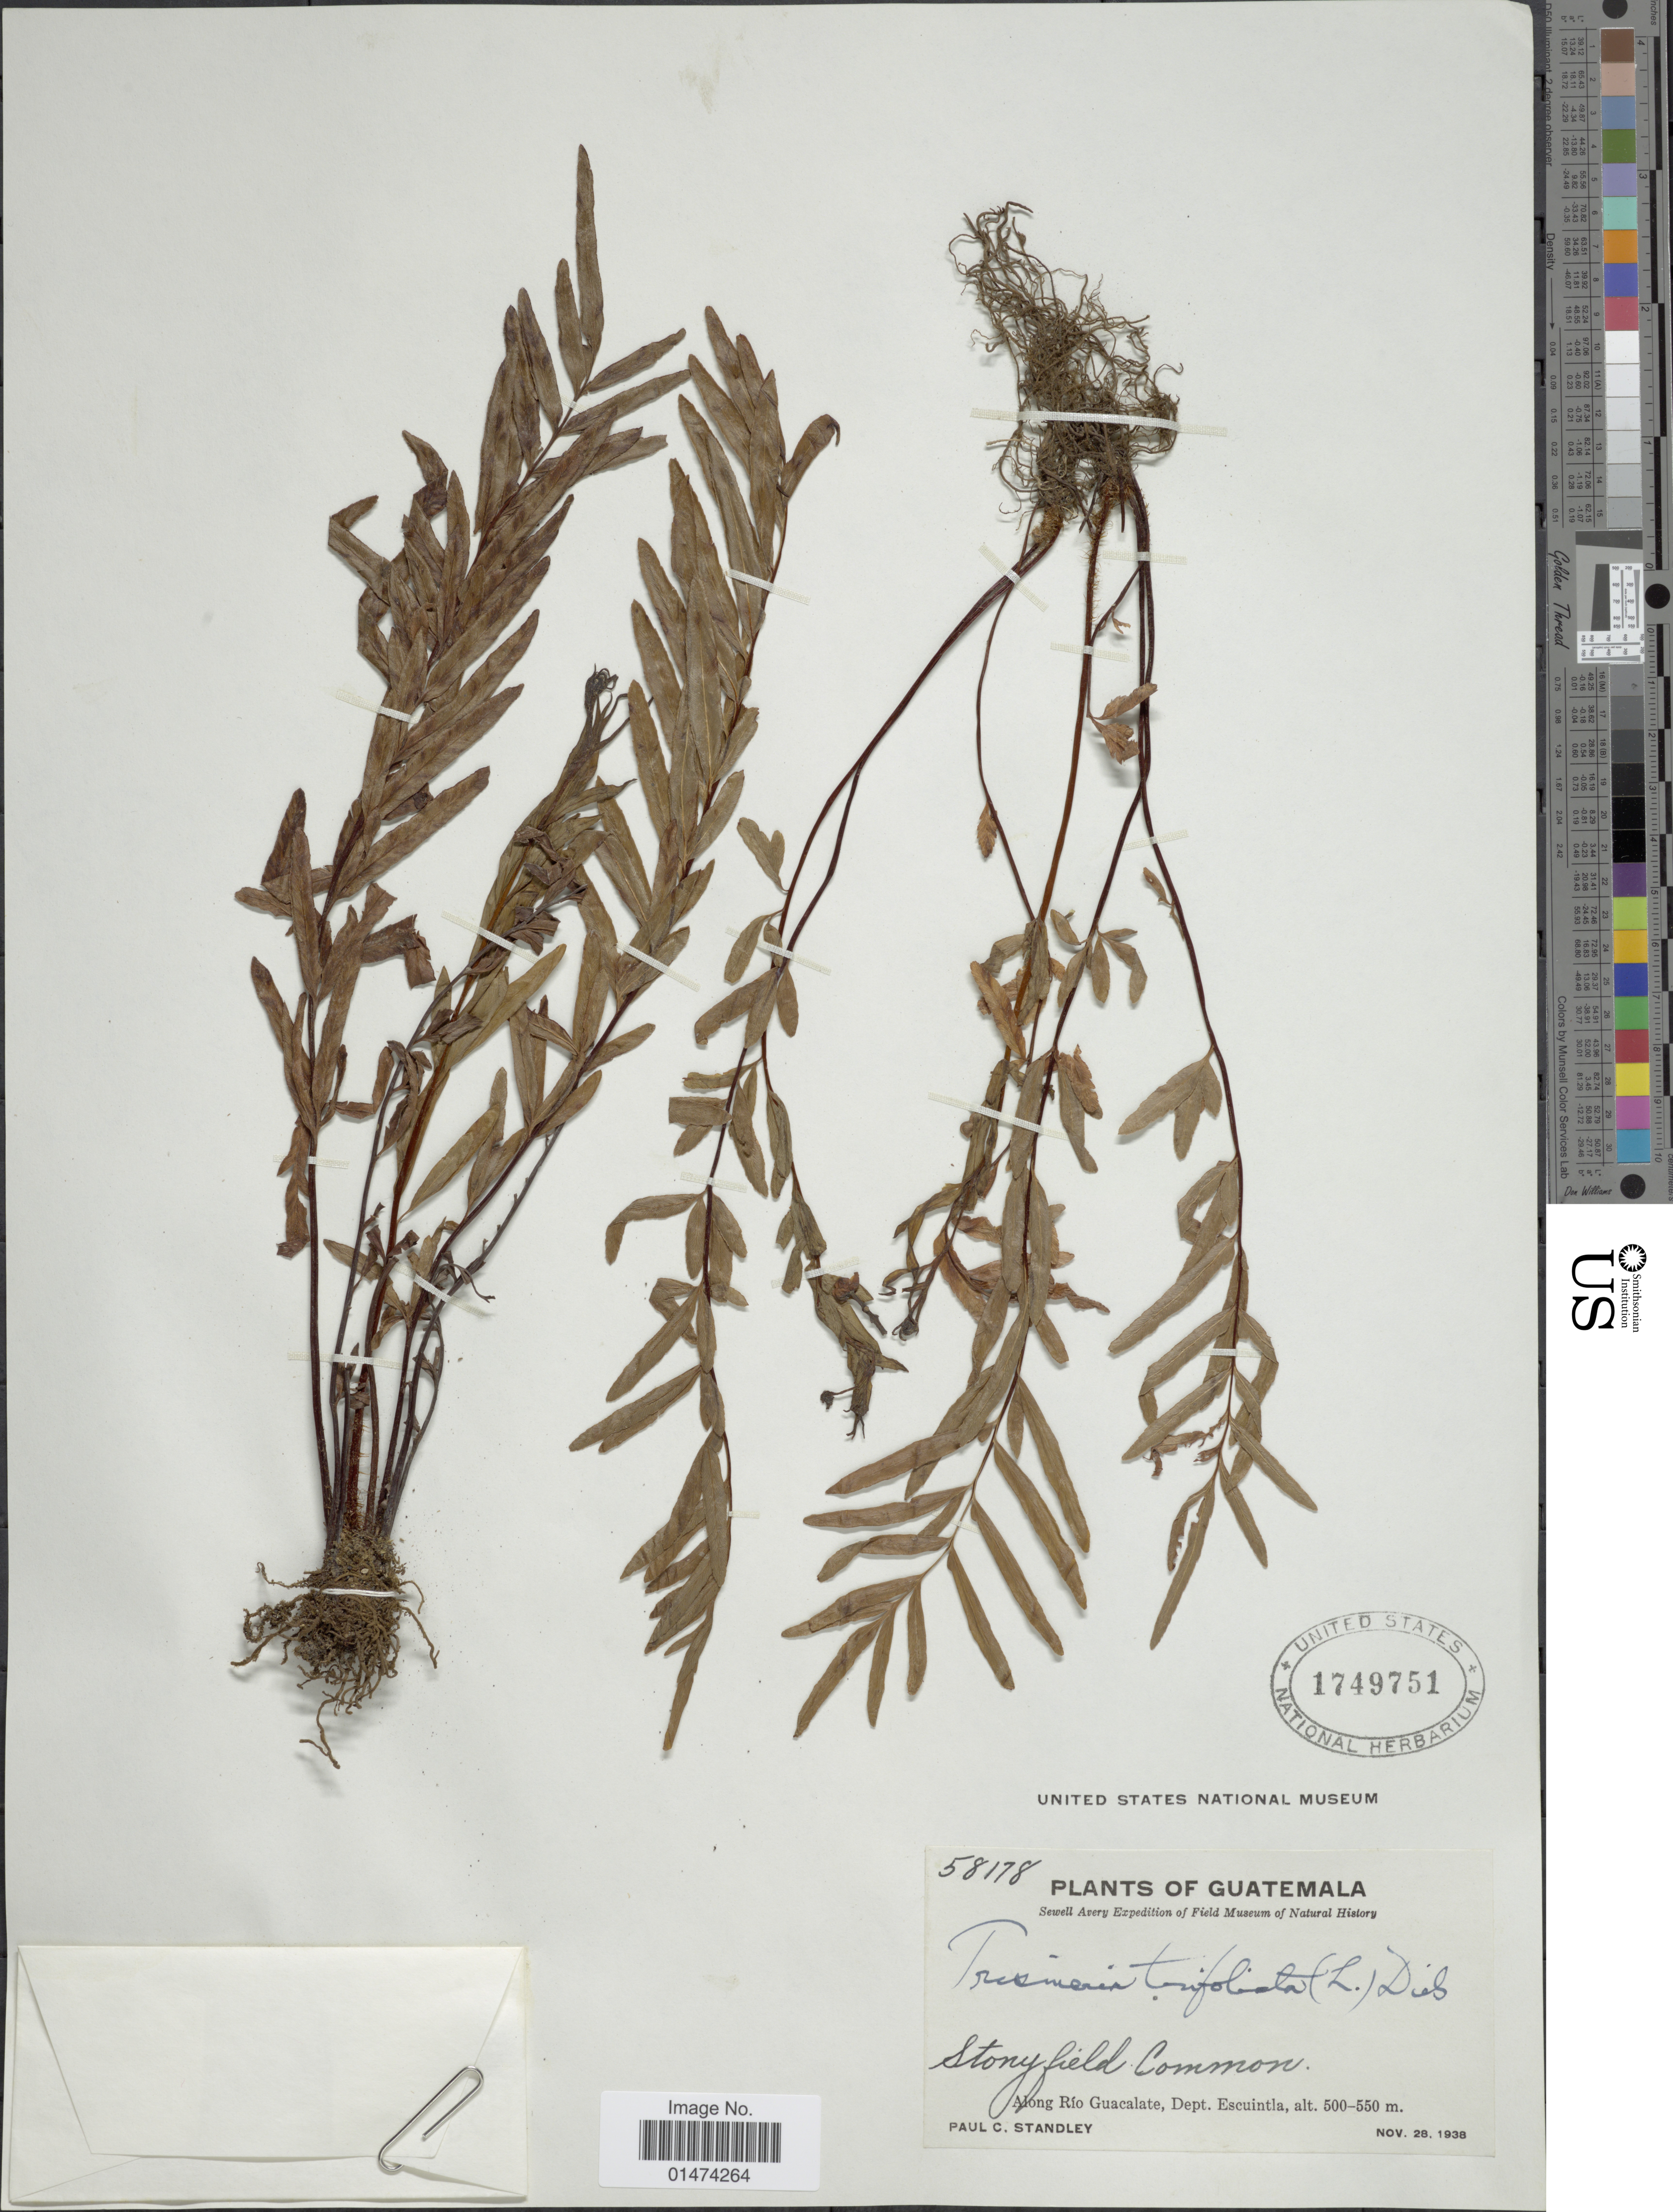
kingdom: Plantae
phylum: Tracheophyta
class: Polypodiopsida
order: Polypodiales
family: Pteridaceae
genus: Pityrogramma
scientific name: Pityrogramma trifoliata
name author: (L.) R.M. Tryon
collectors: P. C. Standley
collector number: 58178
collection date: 1938-11-28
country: Guatemala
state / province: Escuintla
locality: Stony field Common, Along Rio Guacalate, Dept. Escuintla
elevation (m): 500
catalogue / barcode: US 1479751